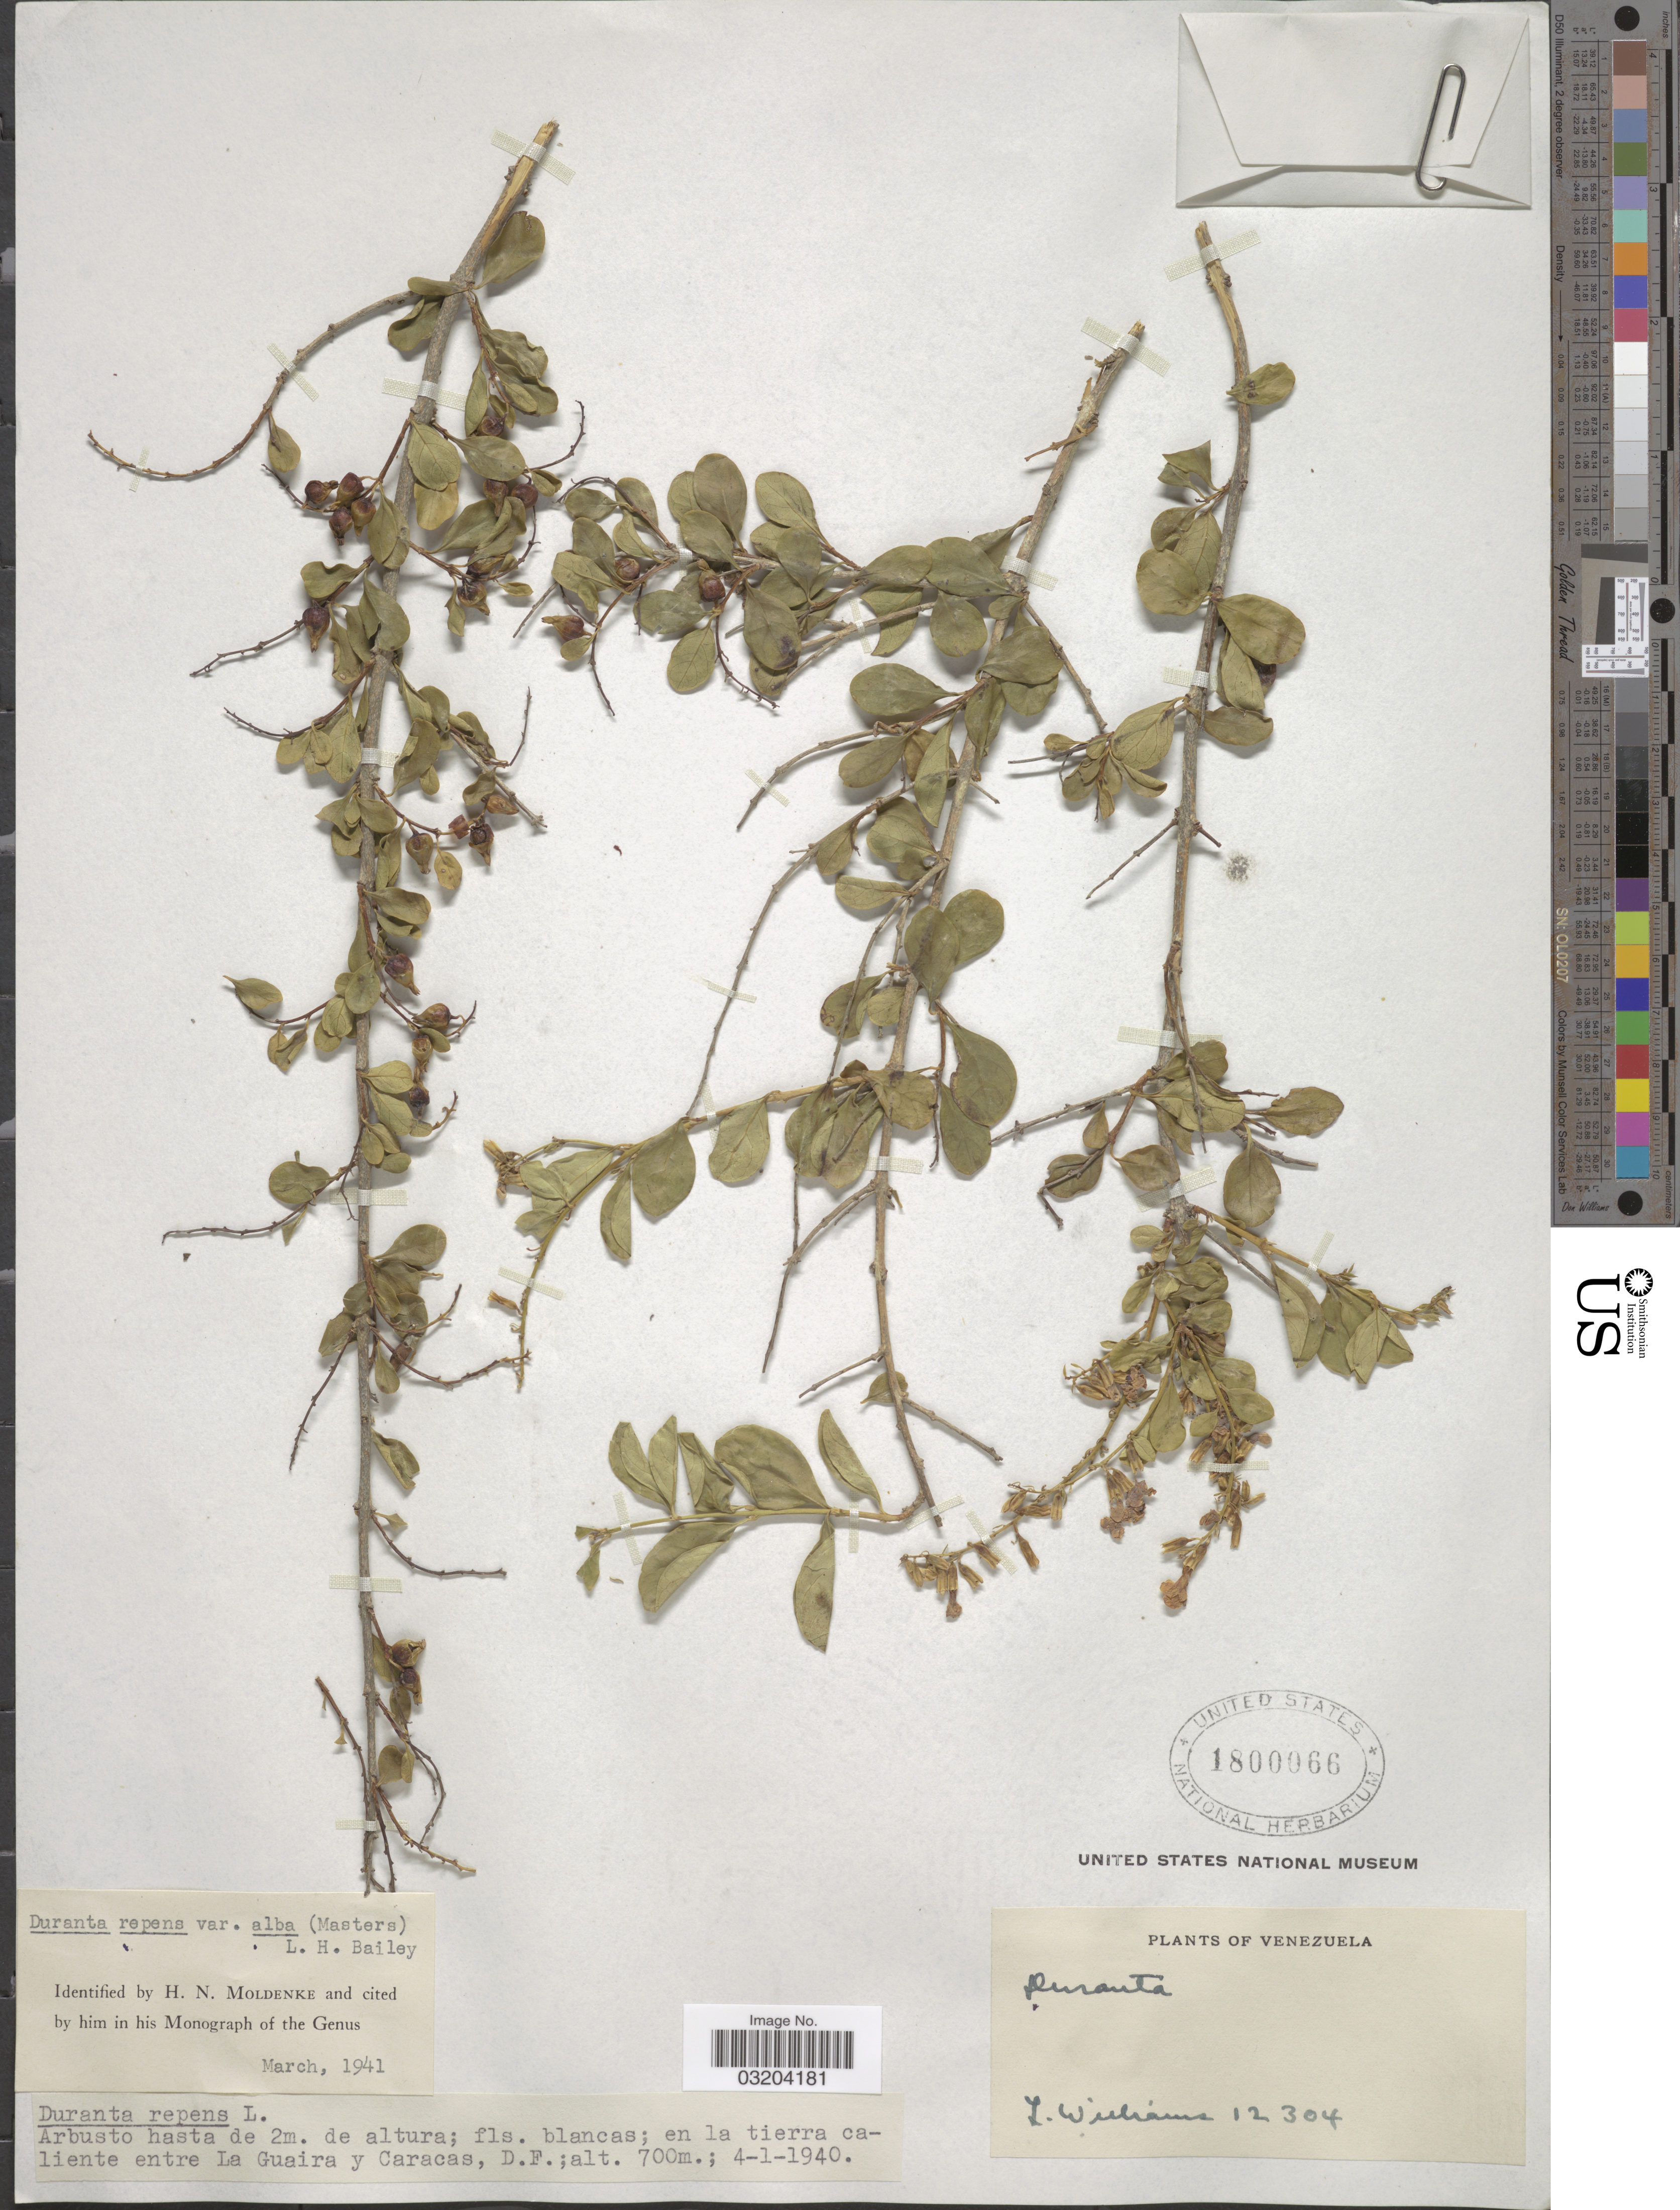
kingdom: Plantae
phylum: Tracheophyta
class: Magnoliopsida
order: Lamiales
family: Verbenaceae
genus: Duranta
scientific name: Duranta sp.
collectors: L. Williams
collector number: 12304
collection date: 1940-01-04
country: Venezuela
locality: En la tierra caliente entre La Guaira y Caracas, D. F.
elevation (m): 700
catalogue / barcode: US 1800066